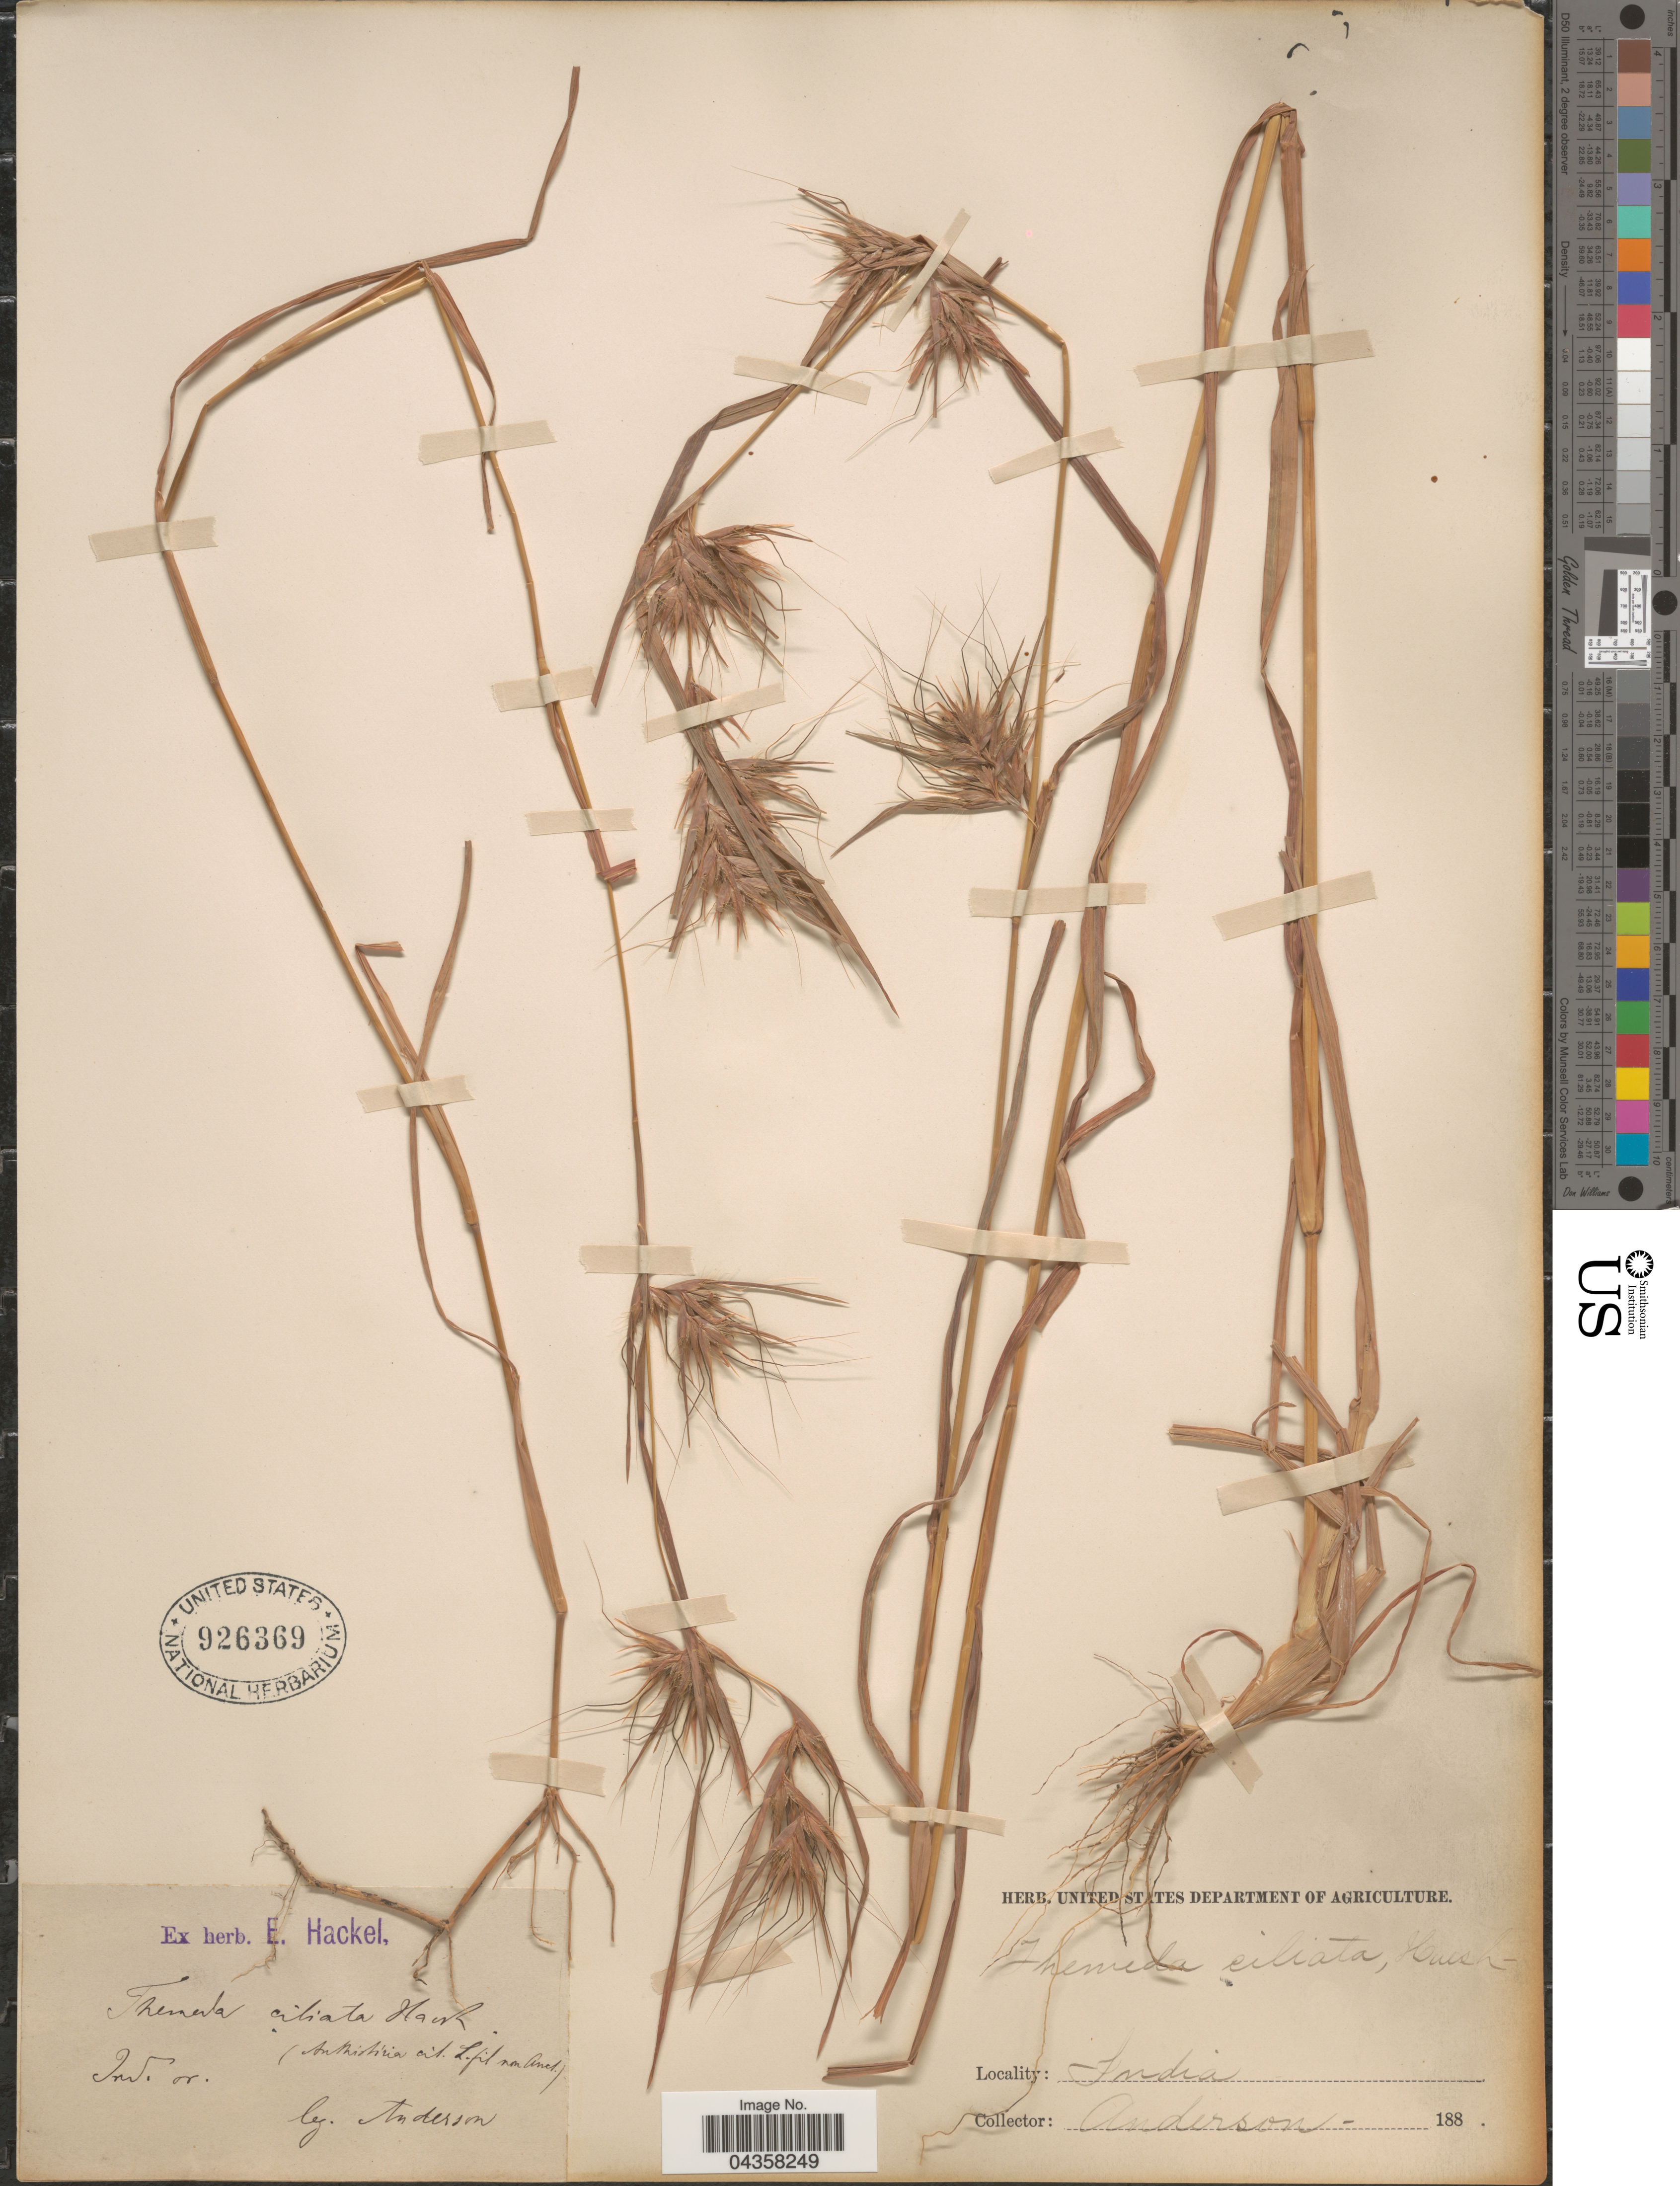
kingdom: Plantae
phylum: Tracheophyta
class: Liliopsida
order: Poales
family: Poaceae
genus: Themeda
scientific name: Themeda quadrivalvis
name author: (L.) Kuntze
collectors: -- Anderson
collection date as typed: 188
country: India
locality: Ind. or.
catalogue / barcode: US 926369